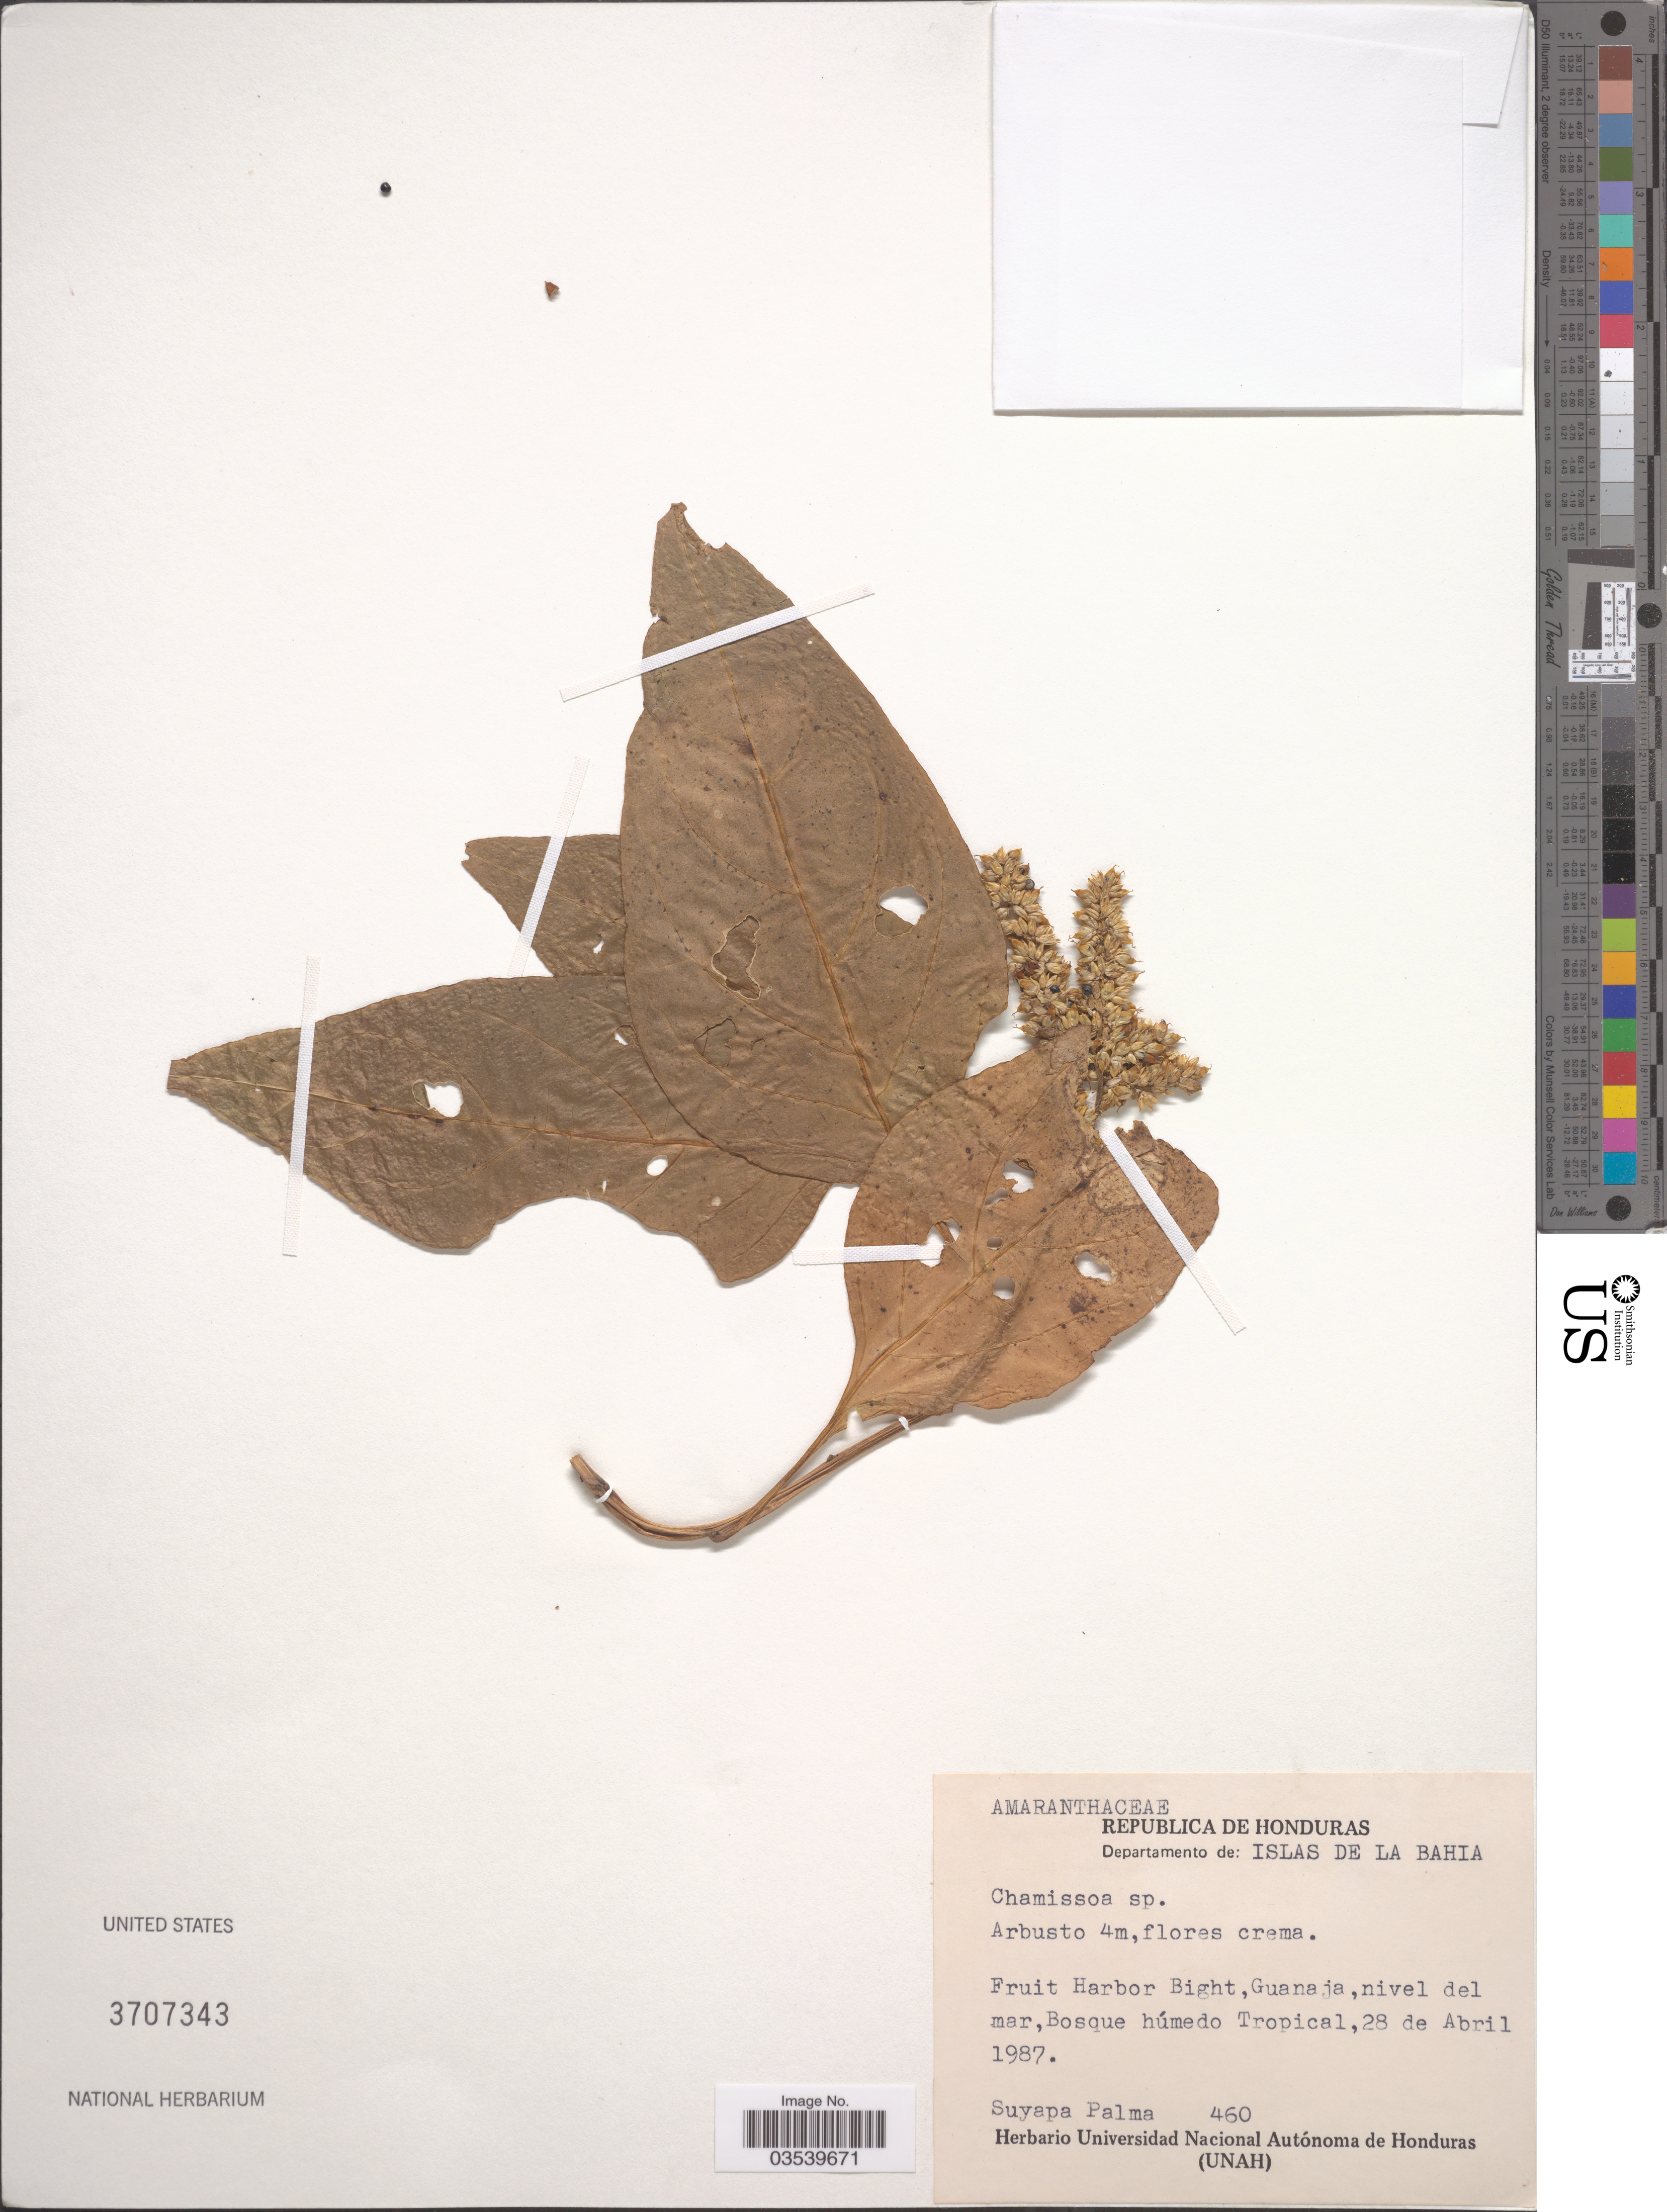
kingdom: Plantae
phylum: Tracheophyta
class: Magnoliopsida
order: Caryophyllales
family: Amaranthaceae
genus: Chamissoa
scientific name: Chamissoa sp.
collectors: S. Palma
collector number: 460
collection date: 1987-04-28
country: Honduras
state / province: Islas de la Bahía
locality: Departamento de: Islas de La Bahia. Guanaja. Bosque húmedo Tropical.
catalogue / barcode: US 3707343